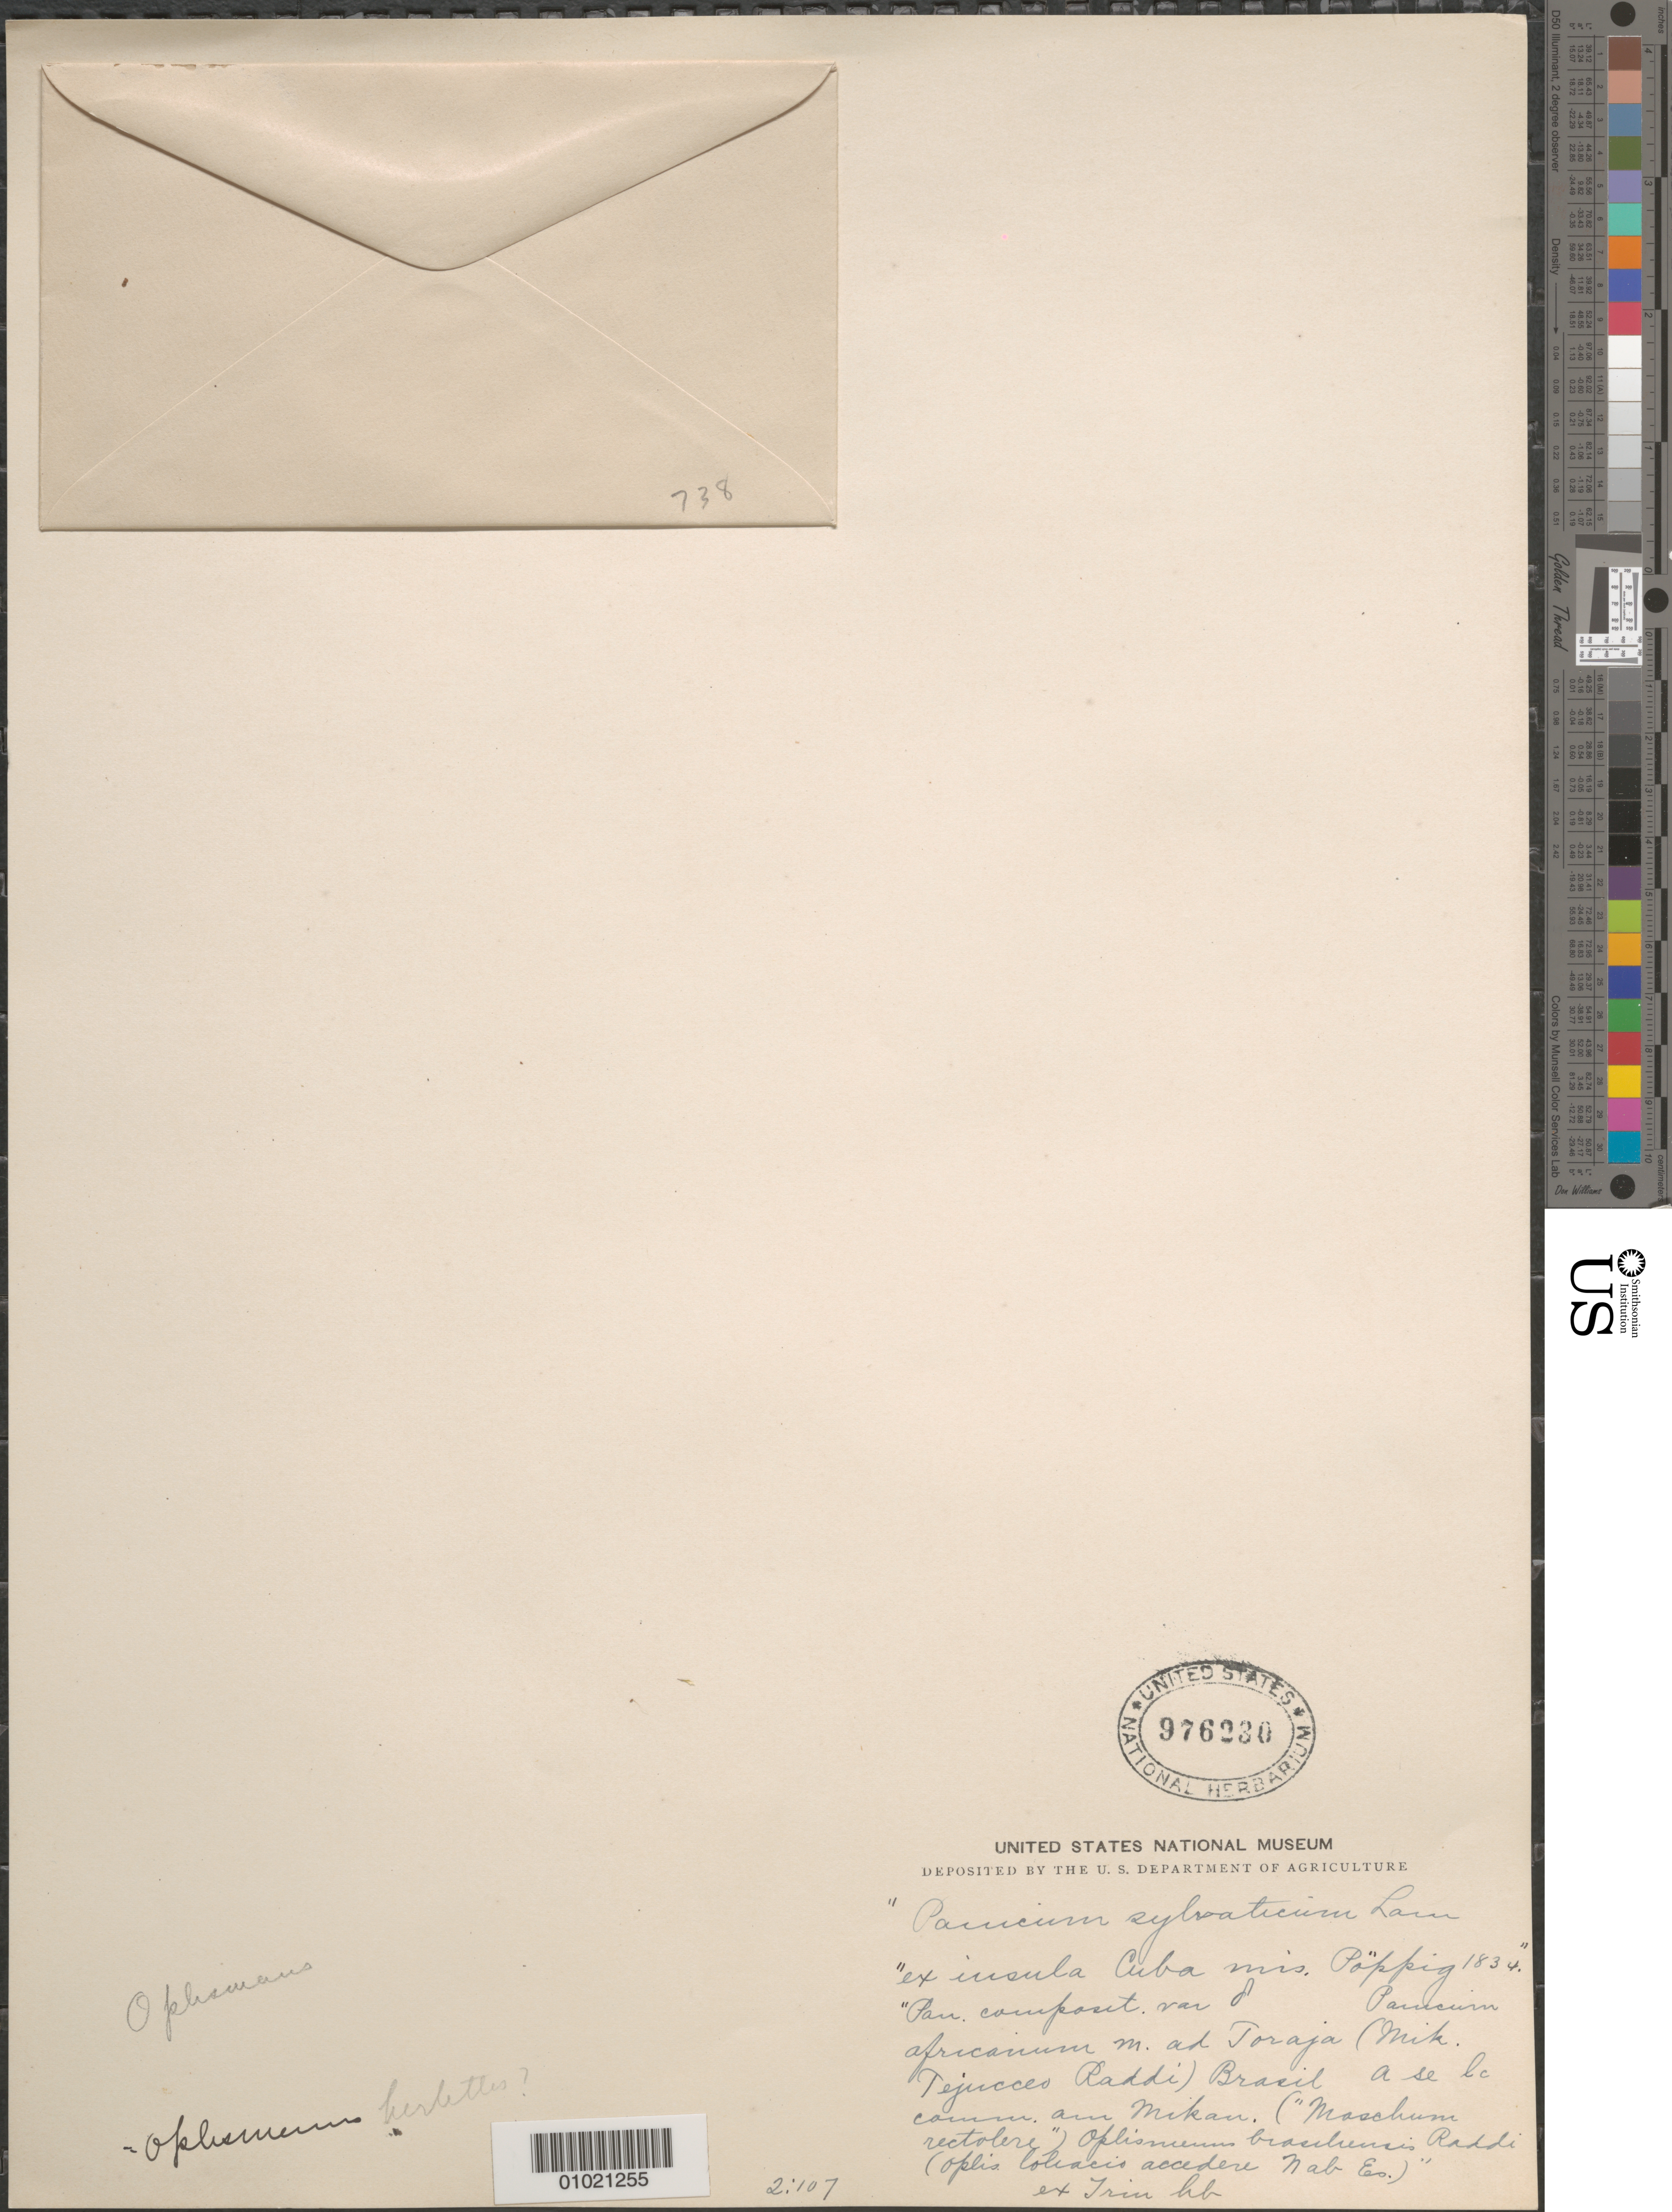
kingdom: Plantae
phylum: Tracheophyta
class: Liliopsida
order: Poales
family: Poaceae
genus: Oplismenus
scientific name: Oplismenus hirtellus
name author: (L.) P. Beauv.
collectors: E. F. Poeppig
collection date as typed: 1834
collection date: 1834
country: Cuba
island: Cuba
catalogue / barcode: US 976230